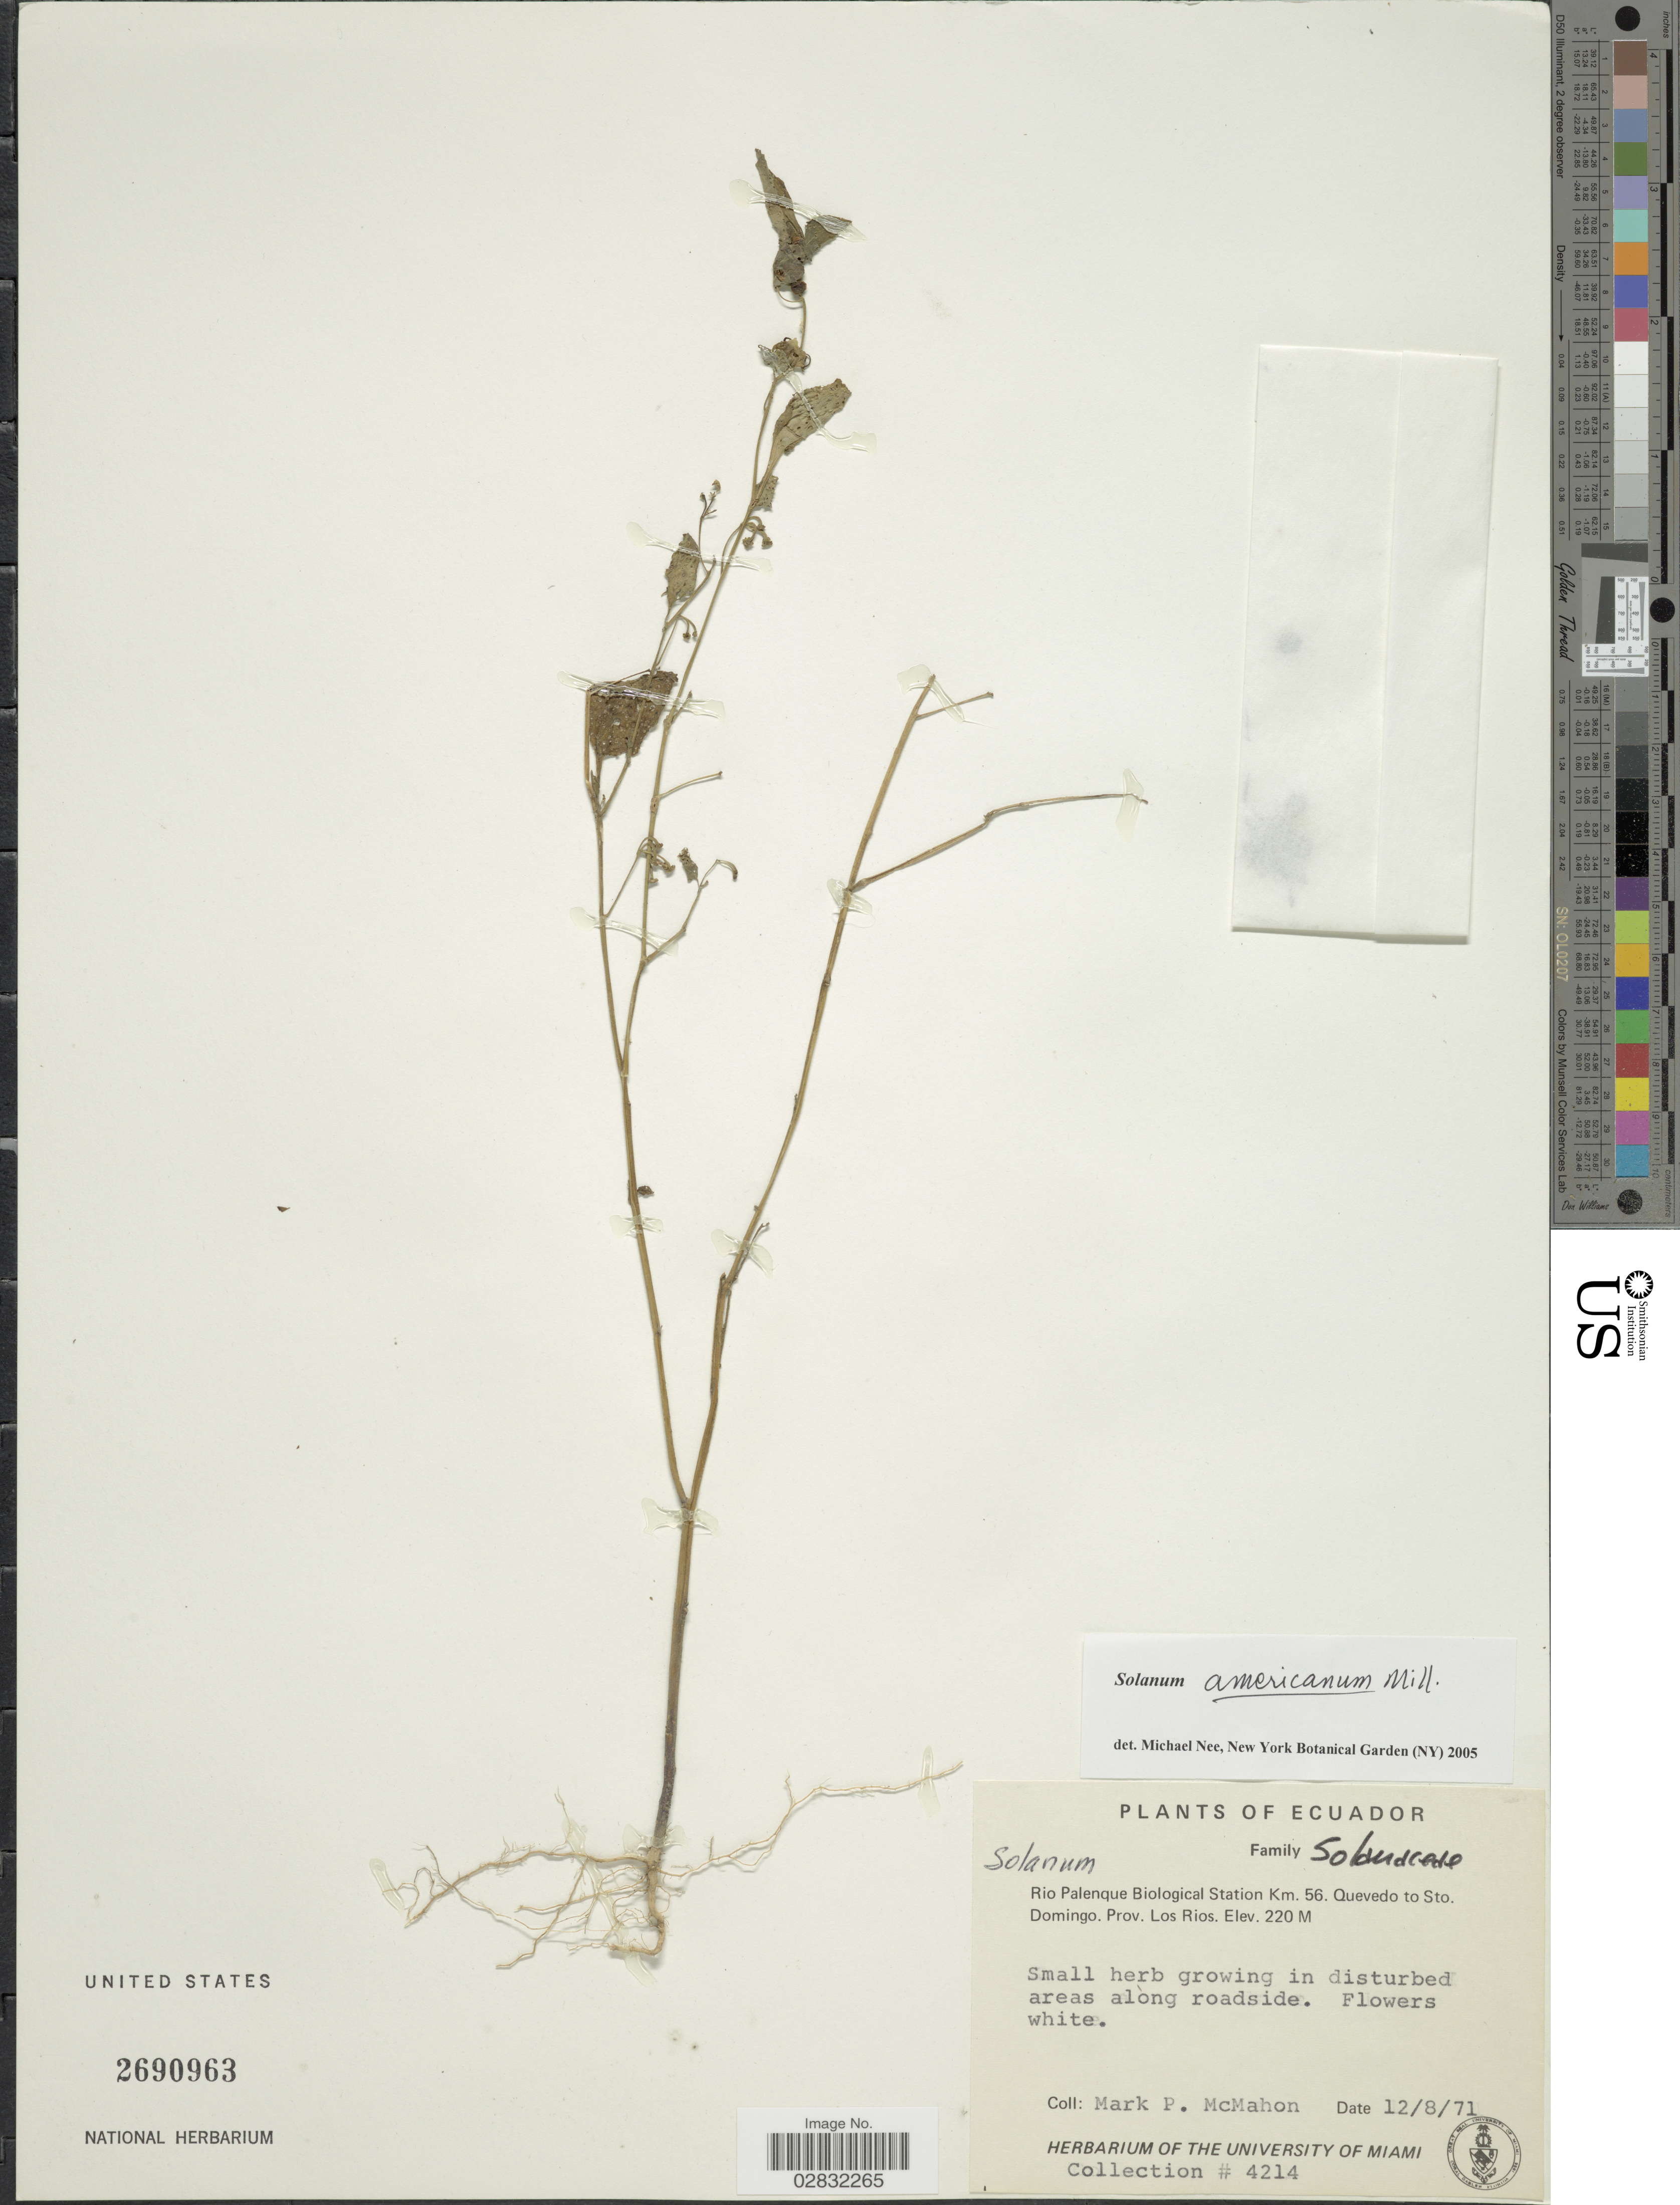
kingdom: Plantae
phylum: Tracheophyta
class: Magnoliopsida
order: Solanales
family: Solanaceae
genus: Solanum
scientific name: Solanum americanum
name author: Mill.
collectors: M. McMahon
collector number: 4214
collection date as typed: Transcribed d/m/y: 12/8/71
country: Ecuador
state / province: Los Ríos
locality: Rio Palenque Biological Station Km. 56. Quevedo to Sto. Domingo, Prov. Los Rios.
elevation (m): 220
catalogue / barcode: US 2690963